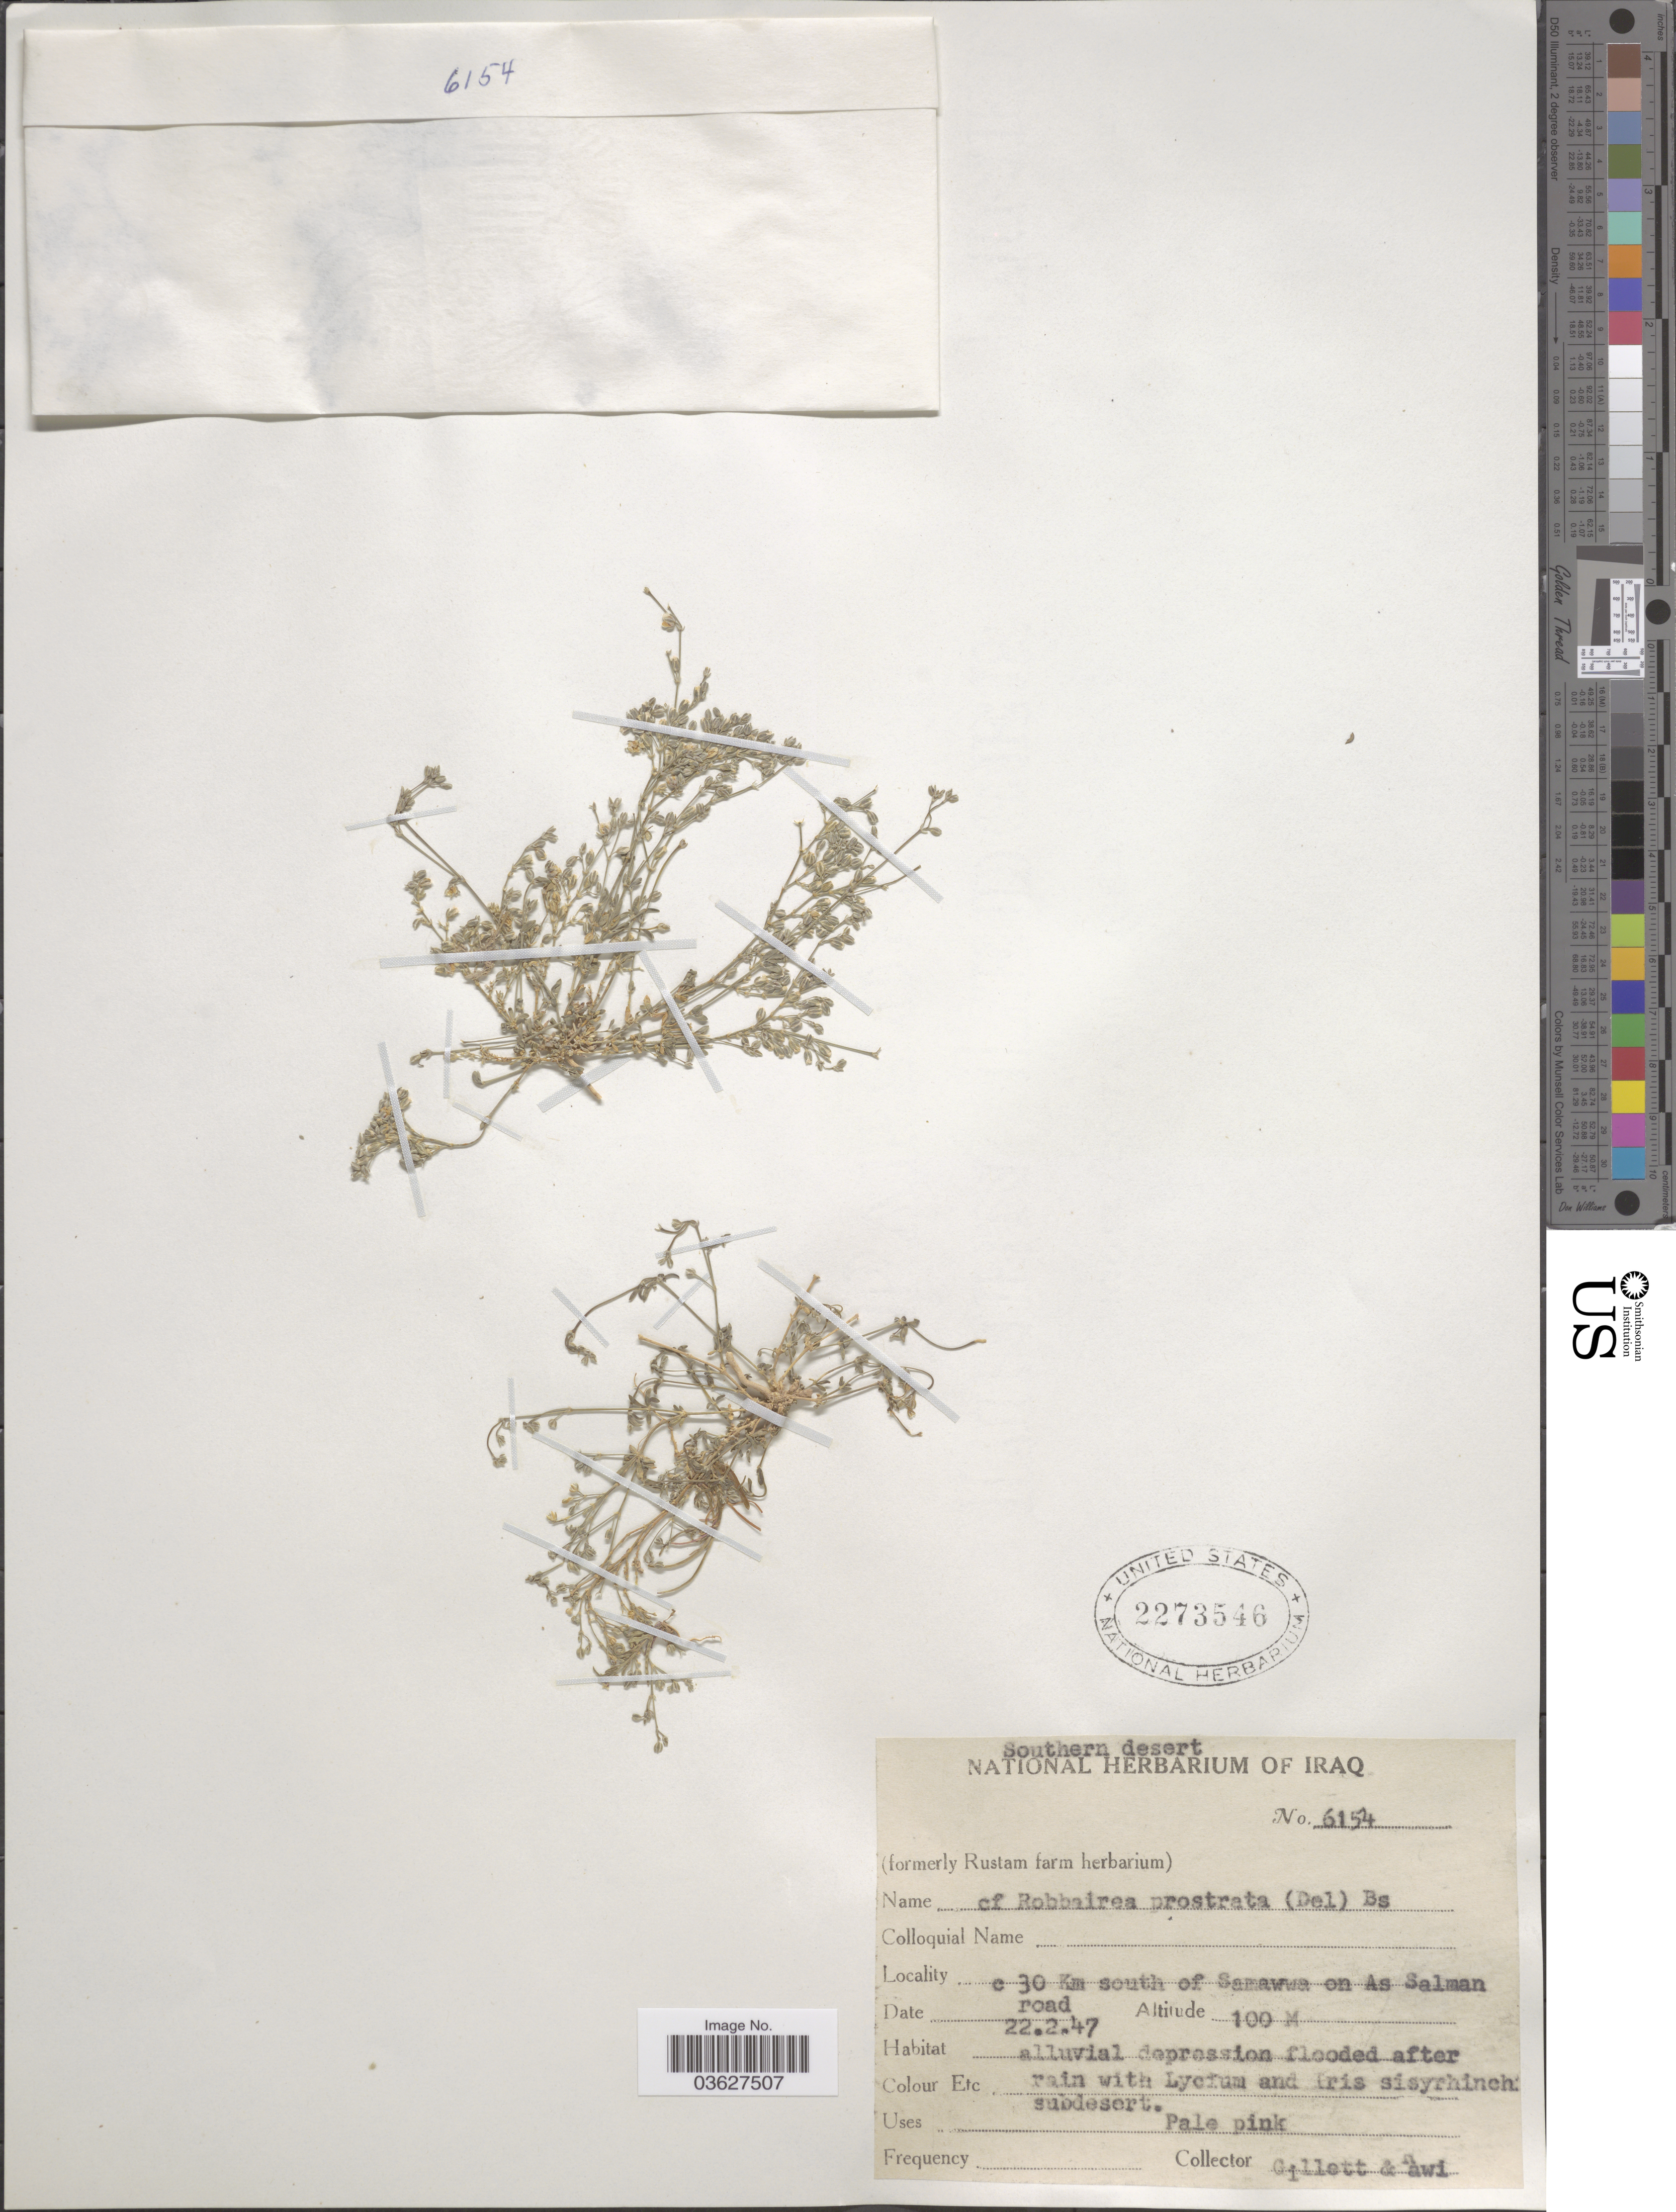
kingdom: Plantae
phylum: Tracheophyta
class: Magnoliopsida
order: Caryophyllales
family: Caryophyllaceae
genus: Polycarpaea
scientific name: Polycarpaea prostrata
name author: (Forssk.) Decne.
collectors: Gillett, -- & -. Rawi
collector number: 6154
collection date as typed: Transcribed d/m/y: 22/2/47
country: Iraq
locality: Southern desert, c 30 Km south of Samawwa on As Salman road.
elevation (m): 100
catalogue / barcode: US 2273546